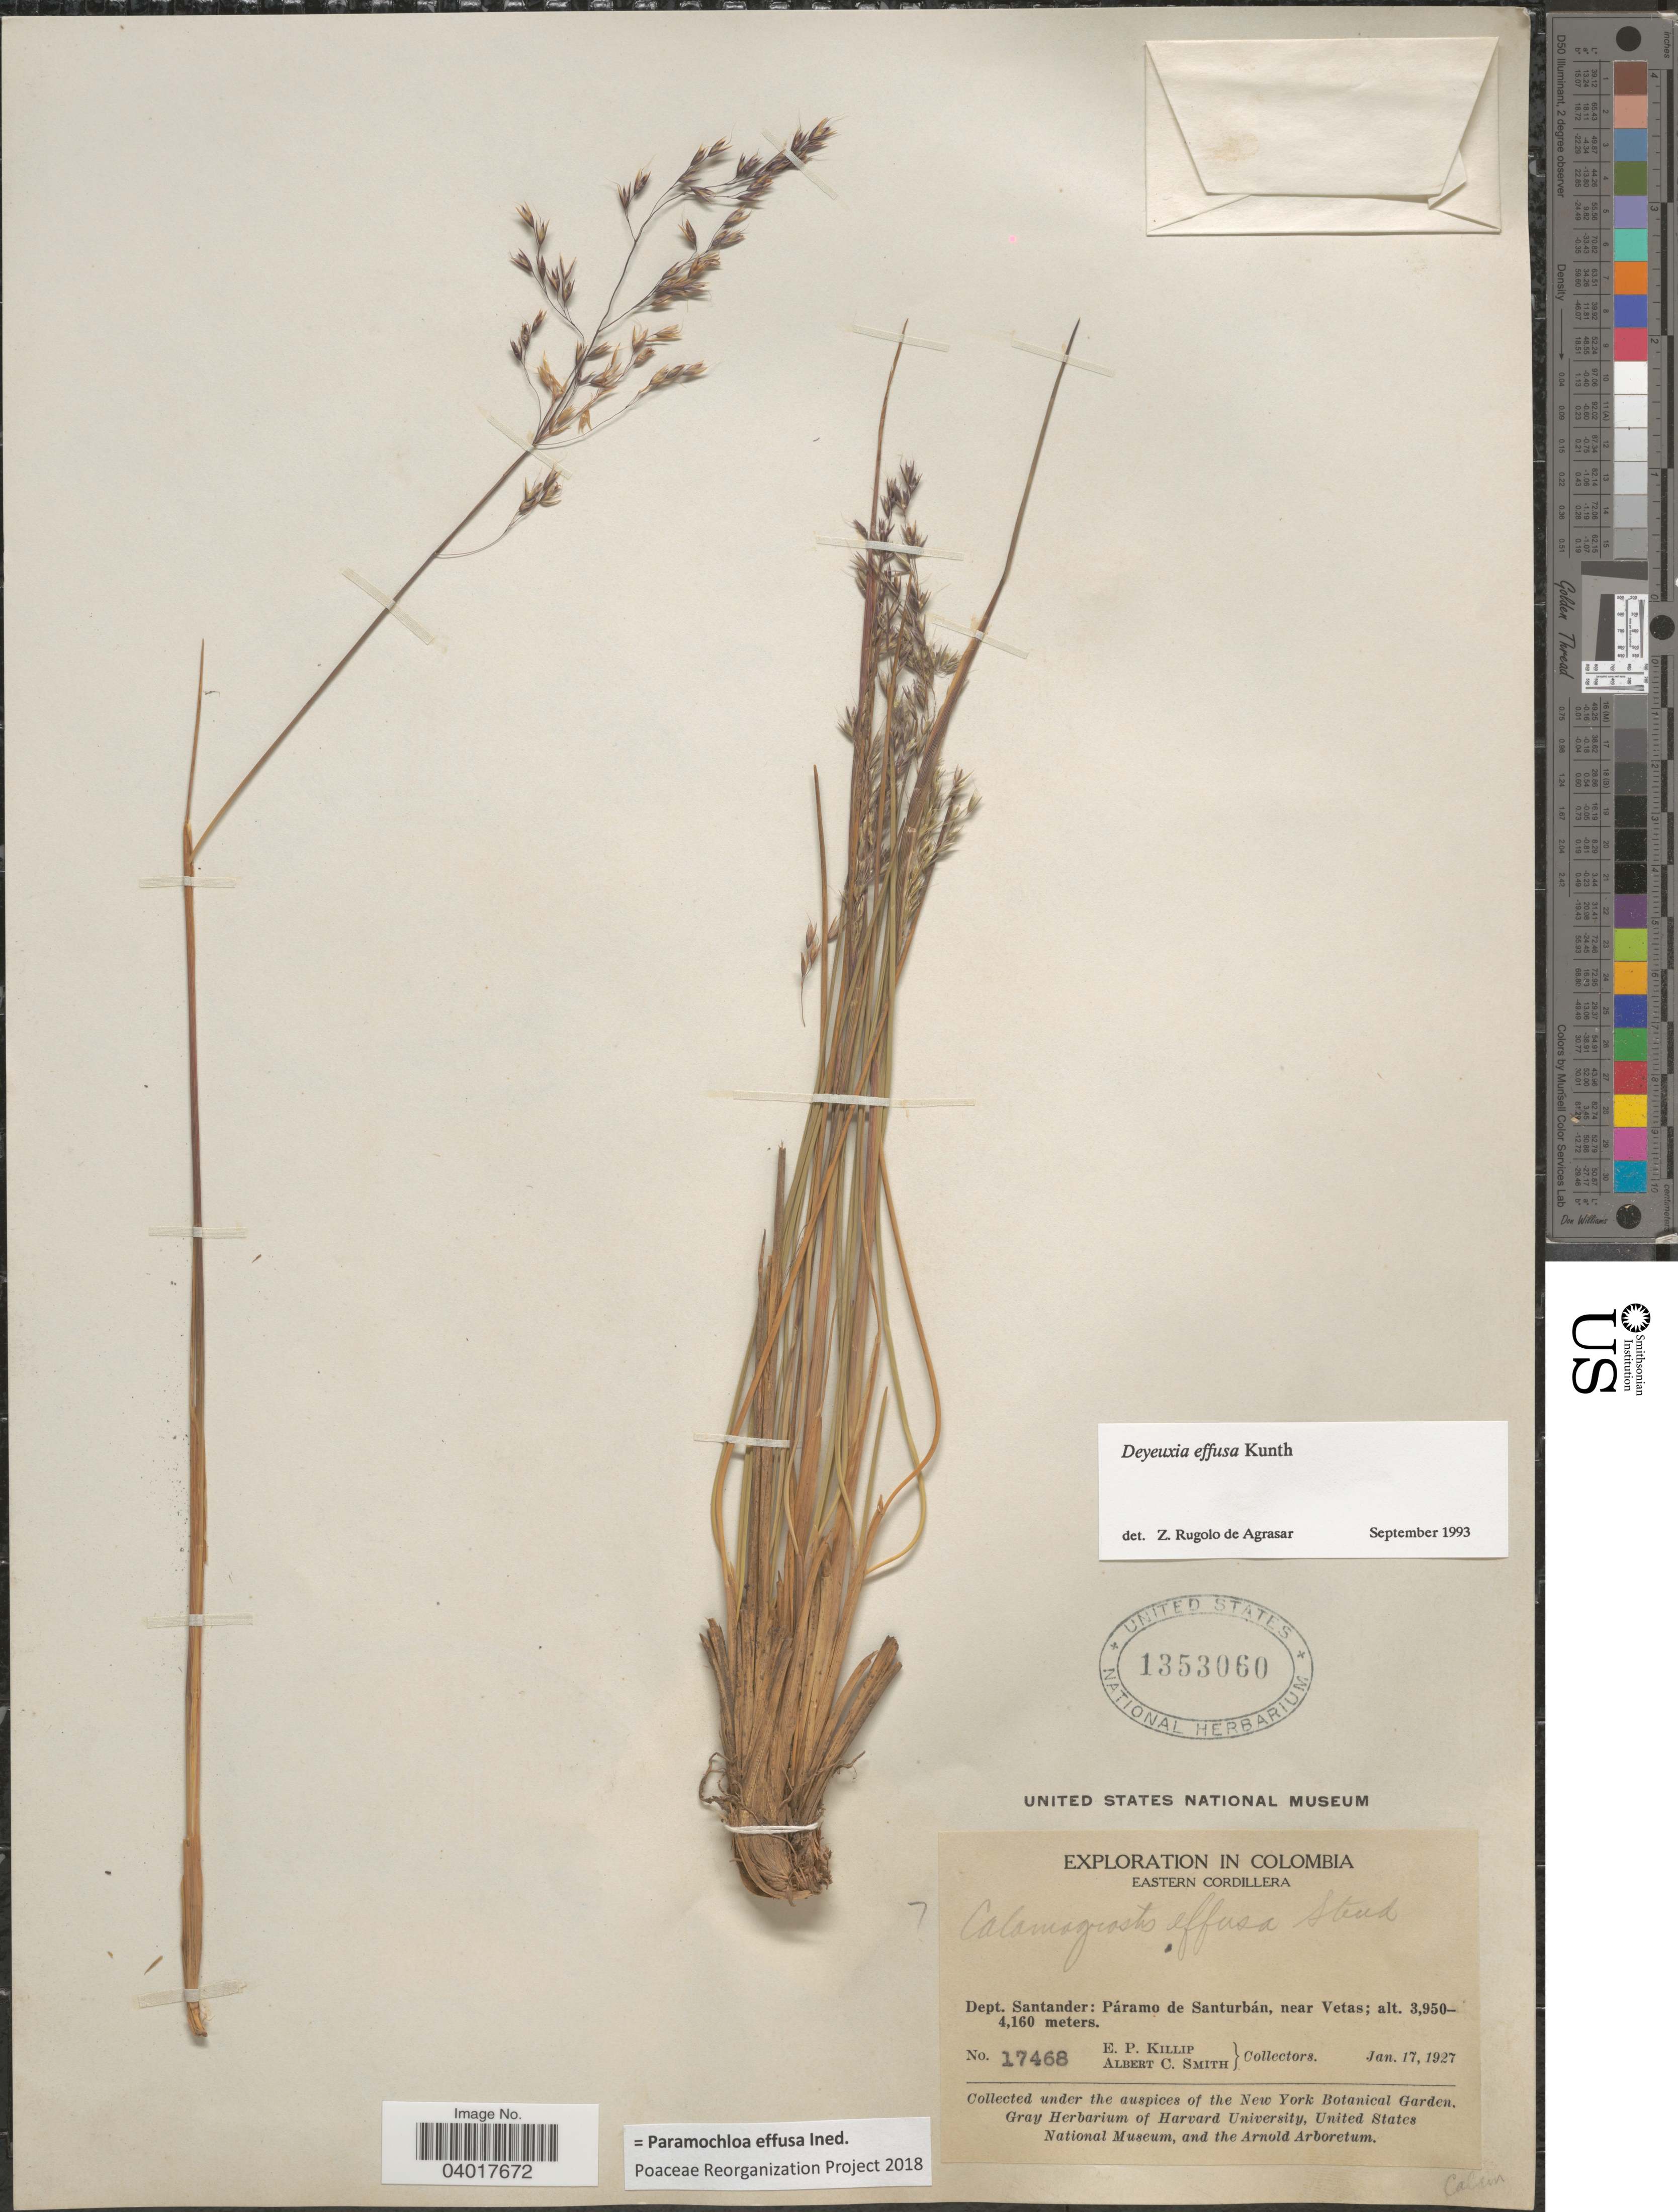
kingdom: Plantae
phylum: Tracheophyta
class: Liliopsida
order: Poales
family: Poaceae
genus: Paramochloa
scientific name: Paramochloa effusa ined.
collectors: E. P. Killip & A. C. Smith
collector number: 17468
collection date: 1927-01-17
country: Colombia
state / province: Santander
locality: Eastern Cordillera. Dept. Santander: Páramo de Santurbán, near Vetas.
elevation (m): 3950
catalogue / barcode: US 1353060